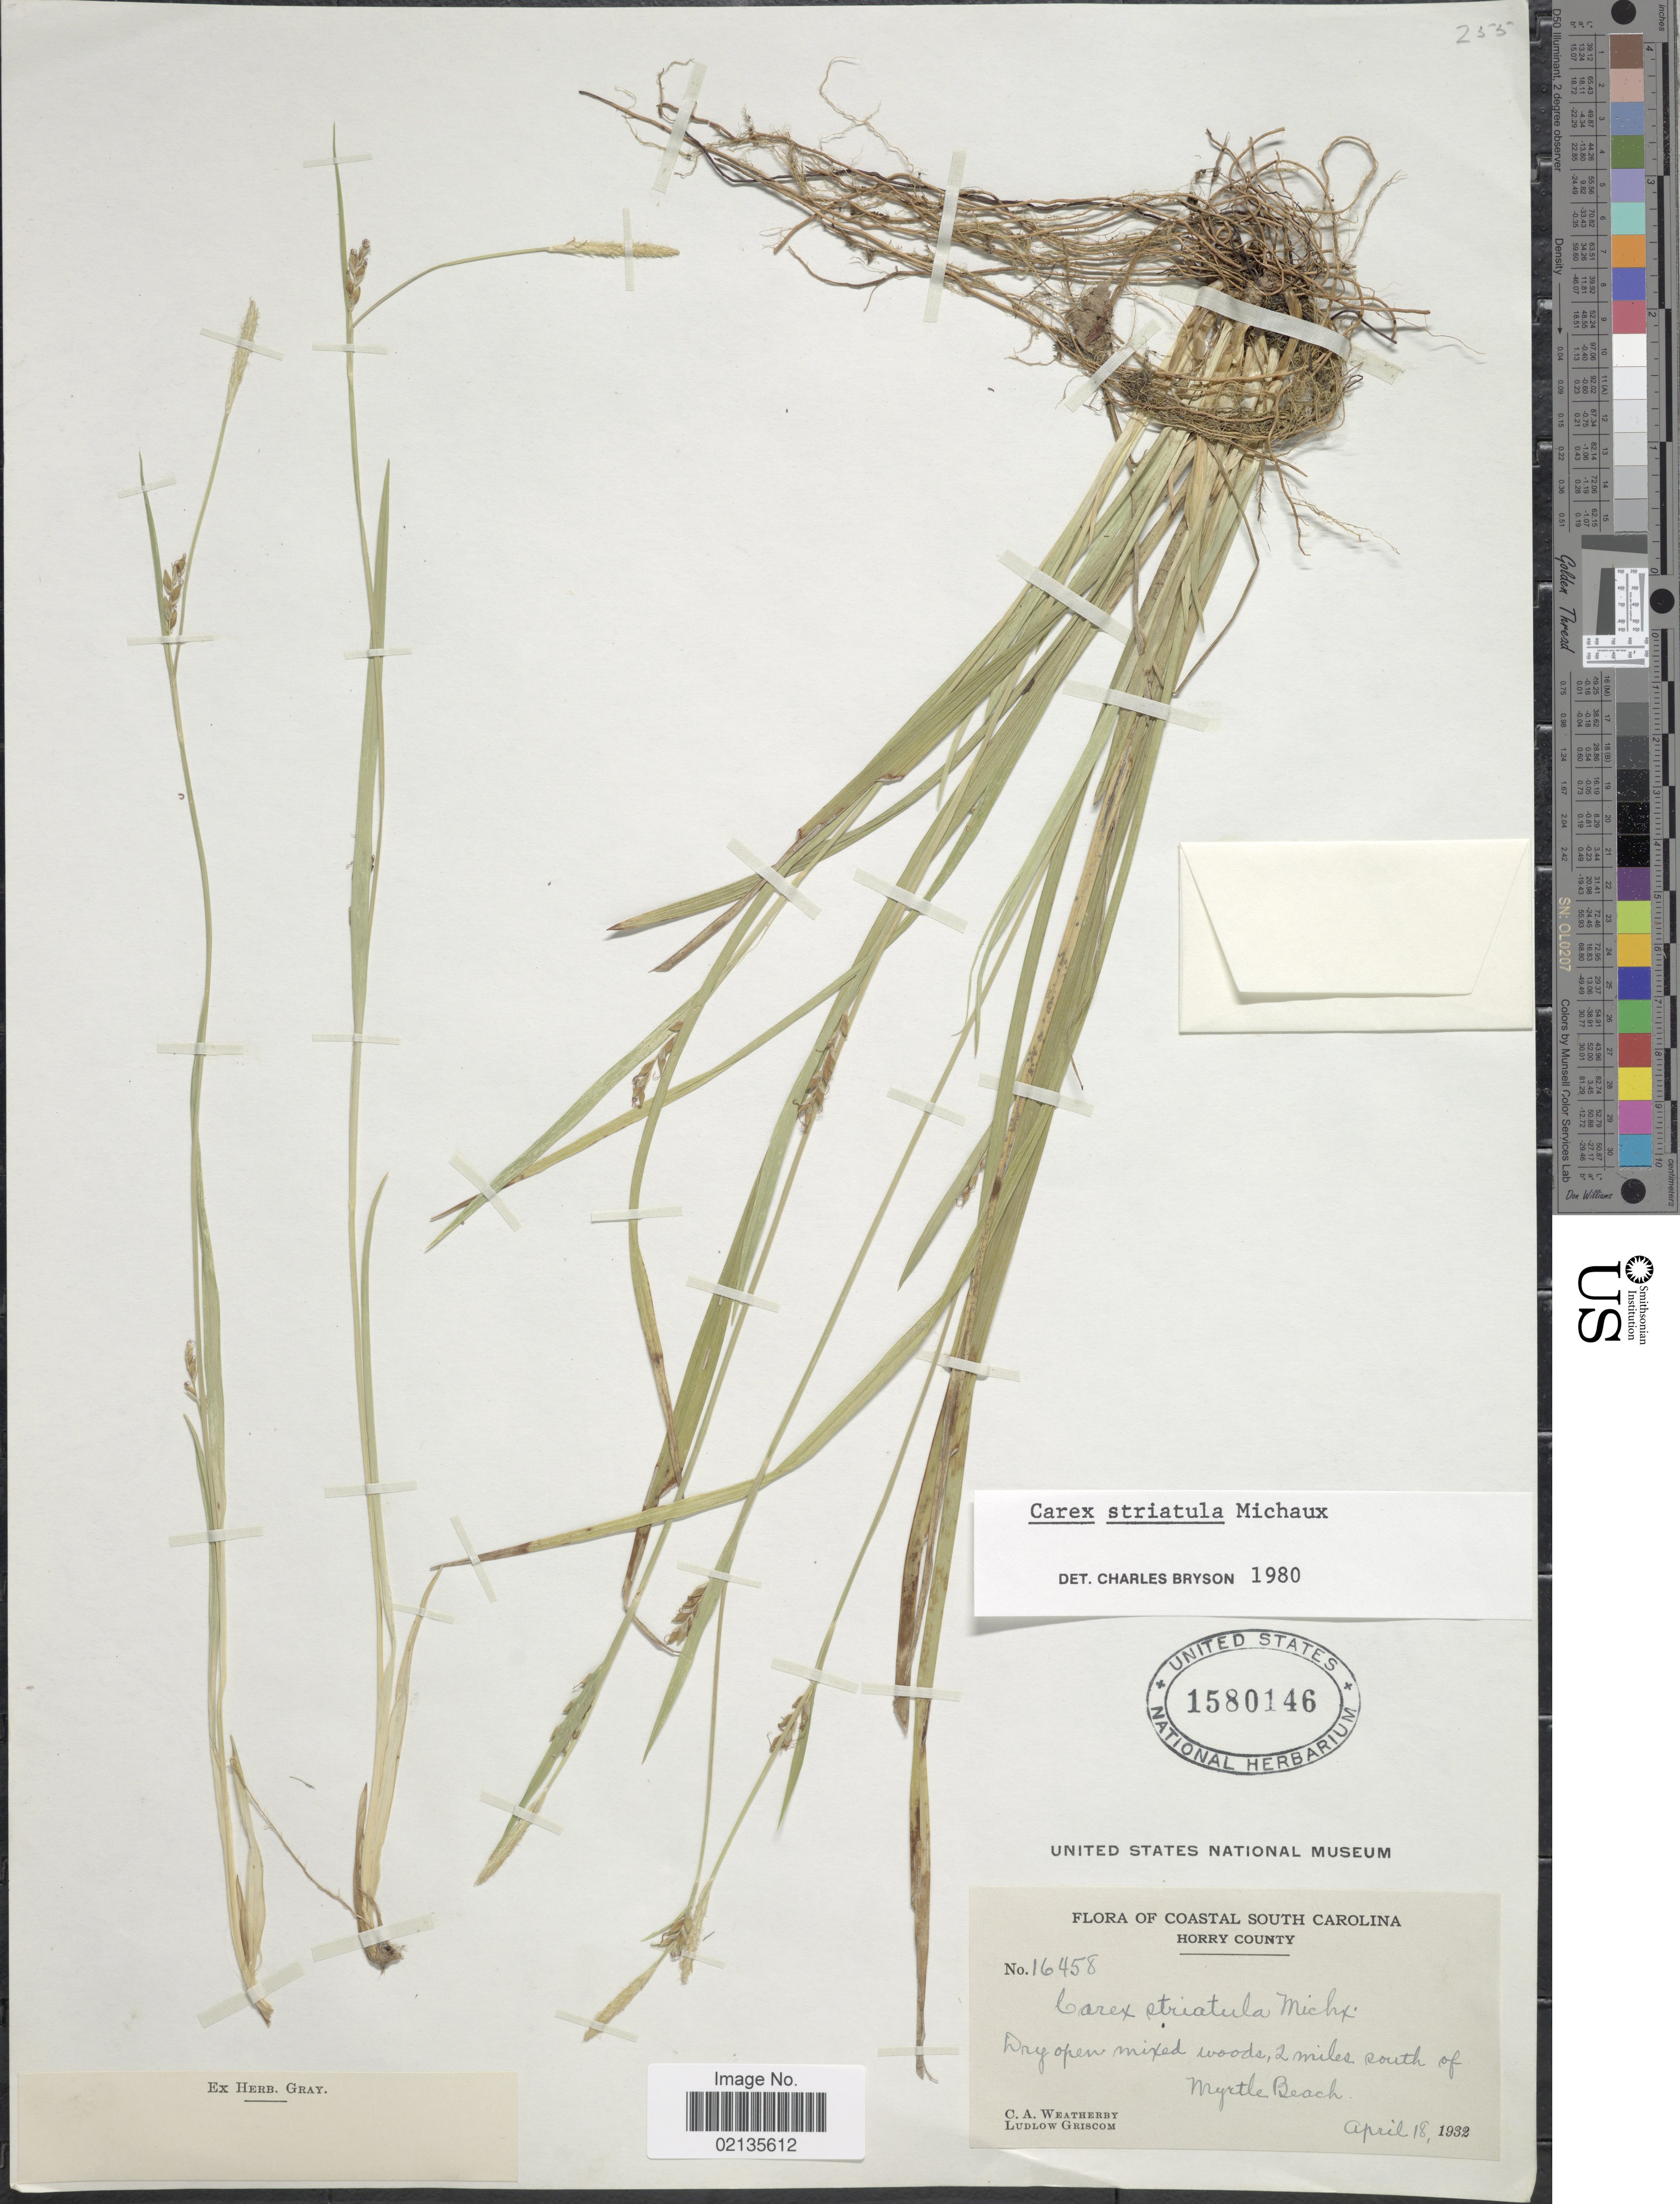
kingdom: Plantae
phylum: Tracheophyta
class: Liliopsida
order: Poales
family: Cyperaceae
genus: Carex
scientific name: Carex striatula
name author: Michx.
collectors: C. A. Weatherby & L. Griscom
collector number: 16458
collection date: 1932-04-18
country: United States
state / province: South Carolina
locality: Coastal South Carolina, Horry County, dry open mixed woods, 2 miles south of Myrtle Beach.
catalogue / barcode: US 1580146